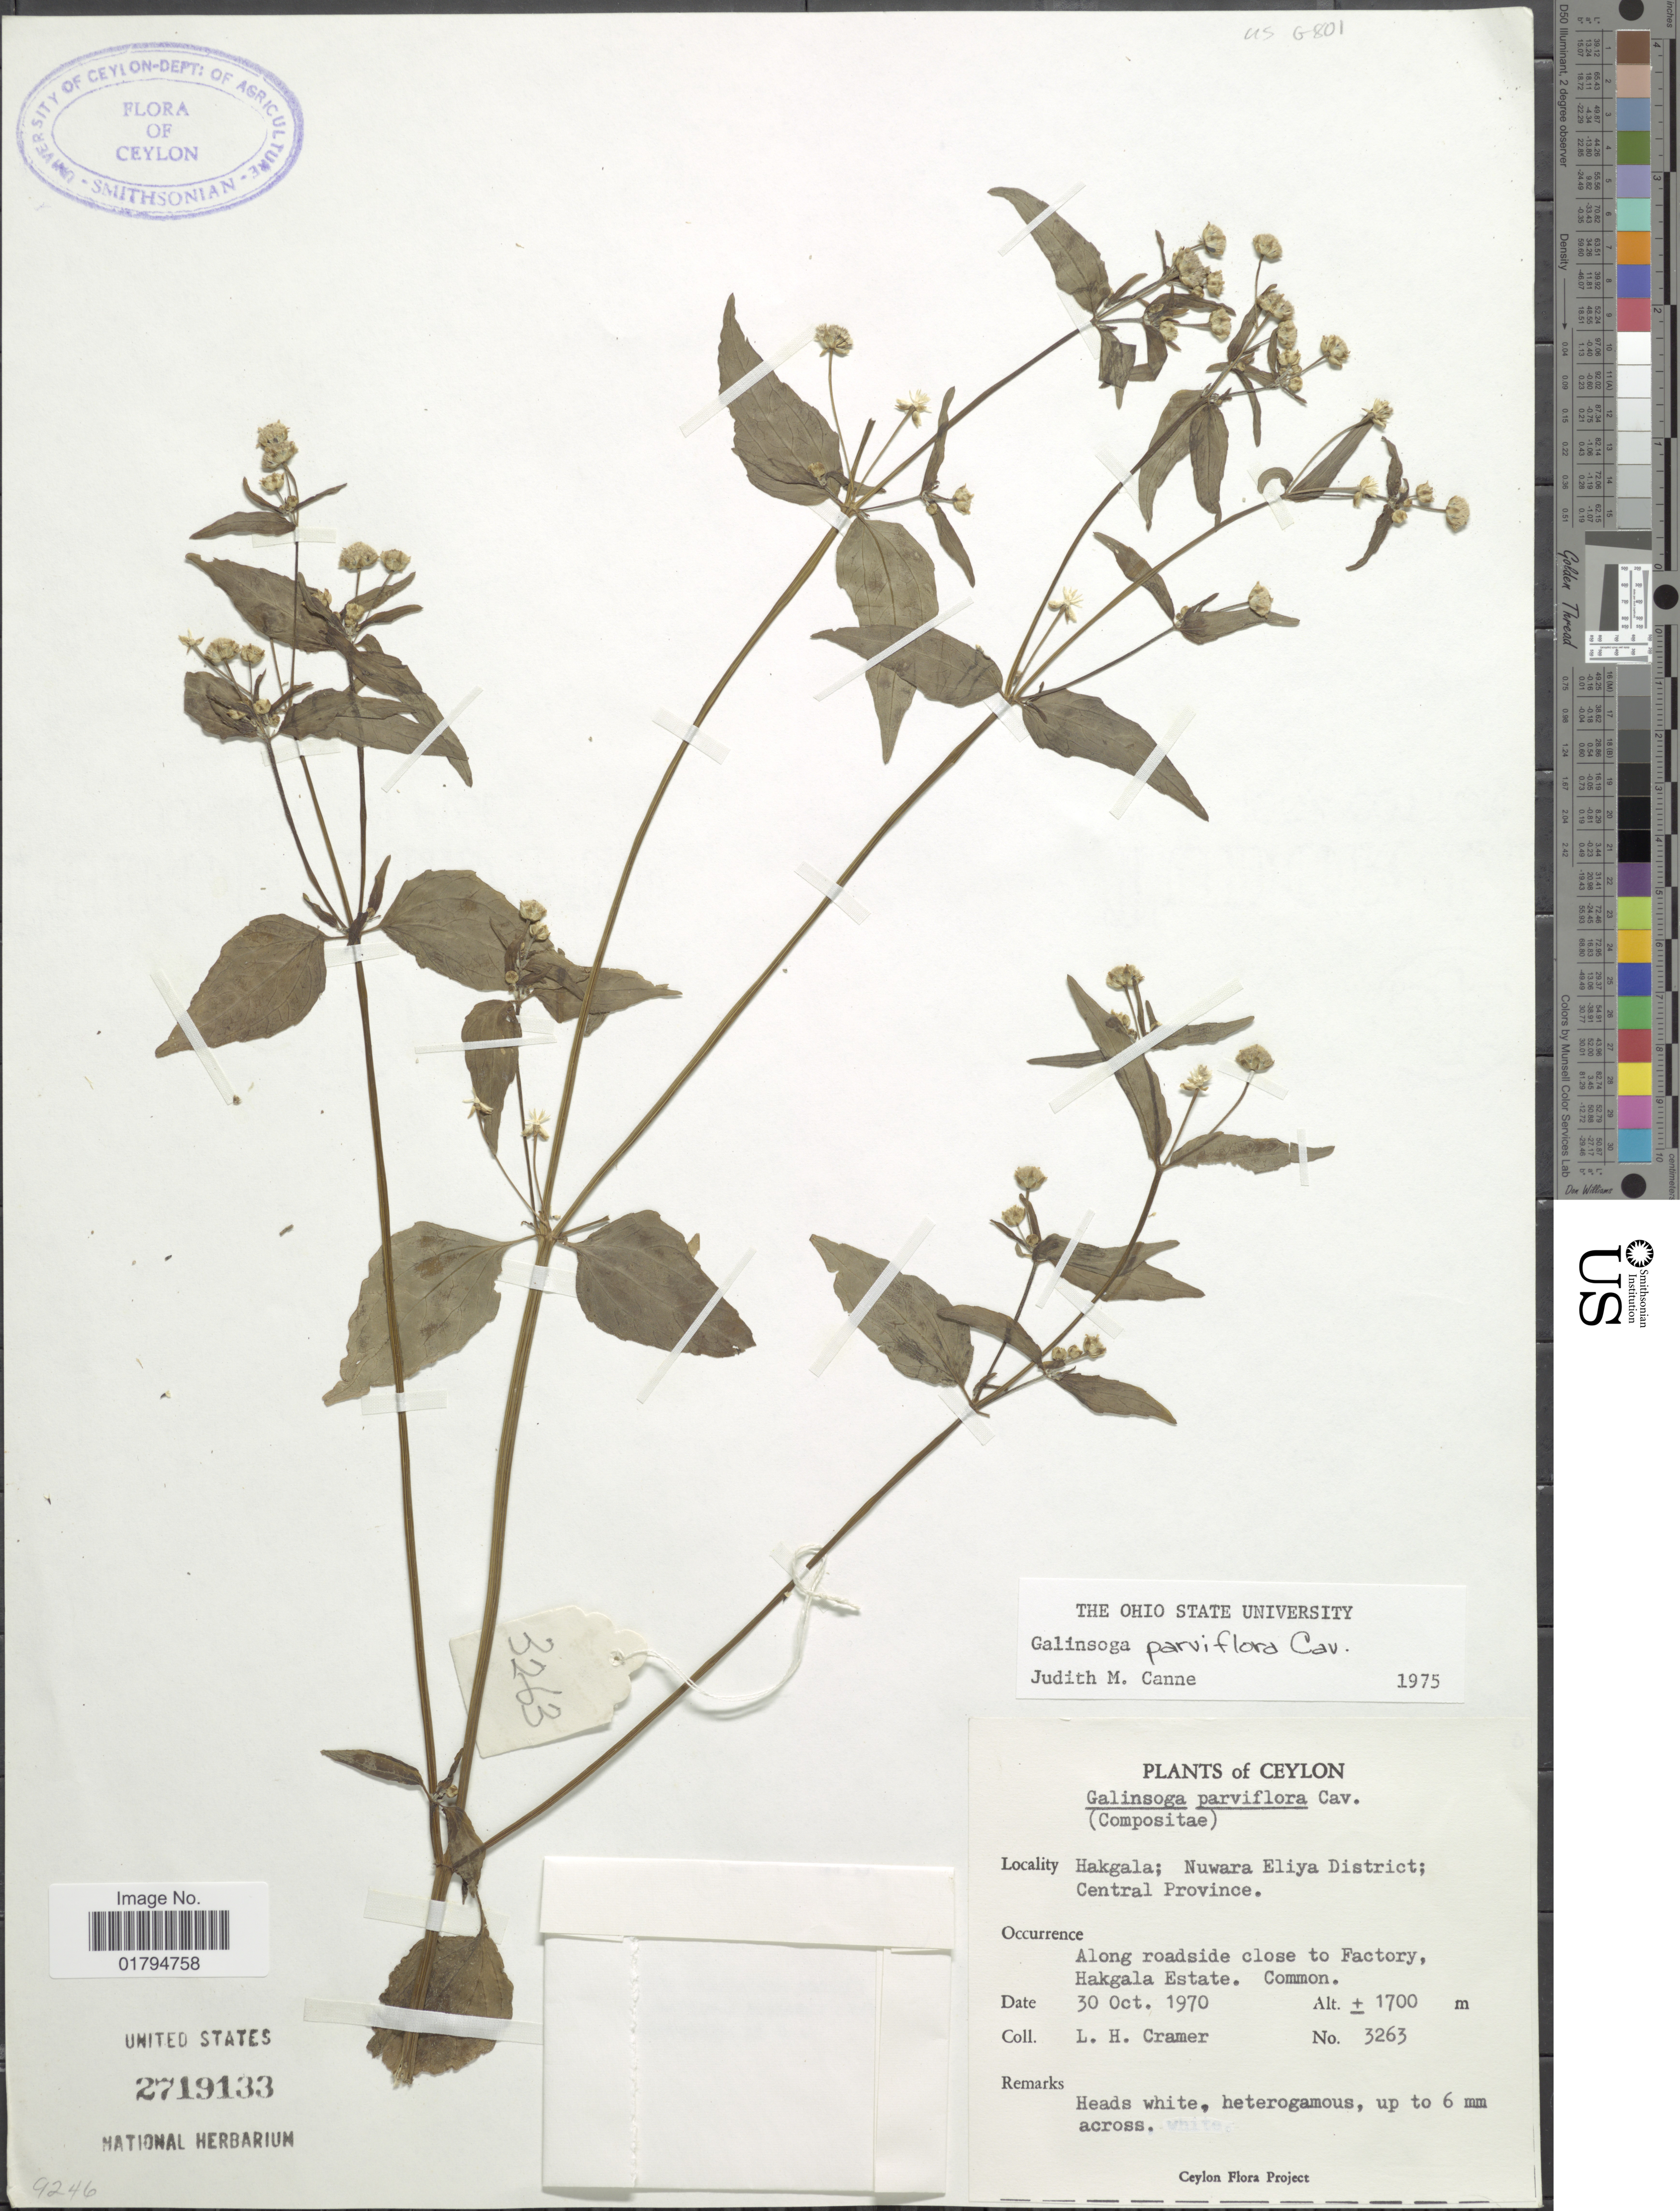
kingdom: Plantae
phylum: Tracheophyta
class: Magnoliopsida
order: Asterales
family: Asteraceae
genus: Galinsoga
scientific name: Galinsoga parviflora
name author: Cav.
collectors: L. H. Cramer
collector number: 3263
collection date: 1970-10-30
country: Sri Lanka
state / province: Central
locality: Hakgala; Nuwara Eliya District, Ceylon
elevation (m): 1700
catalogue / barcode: US 2719133